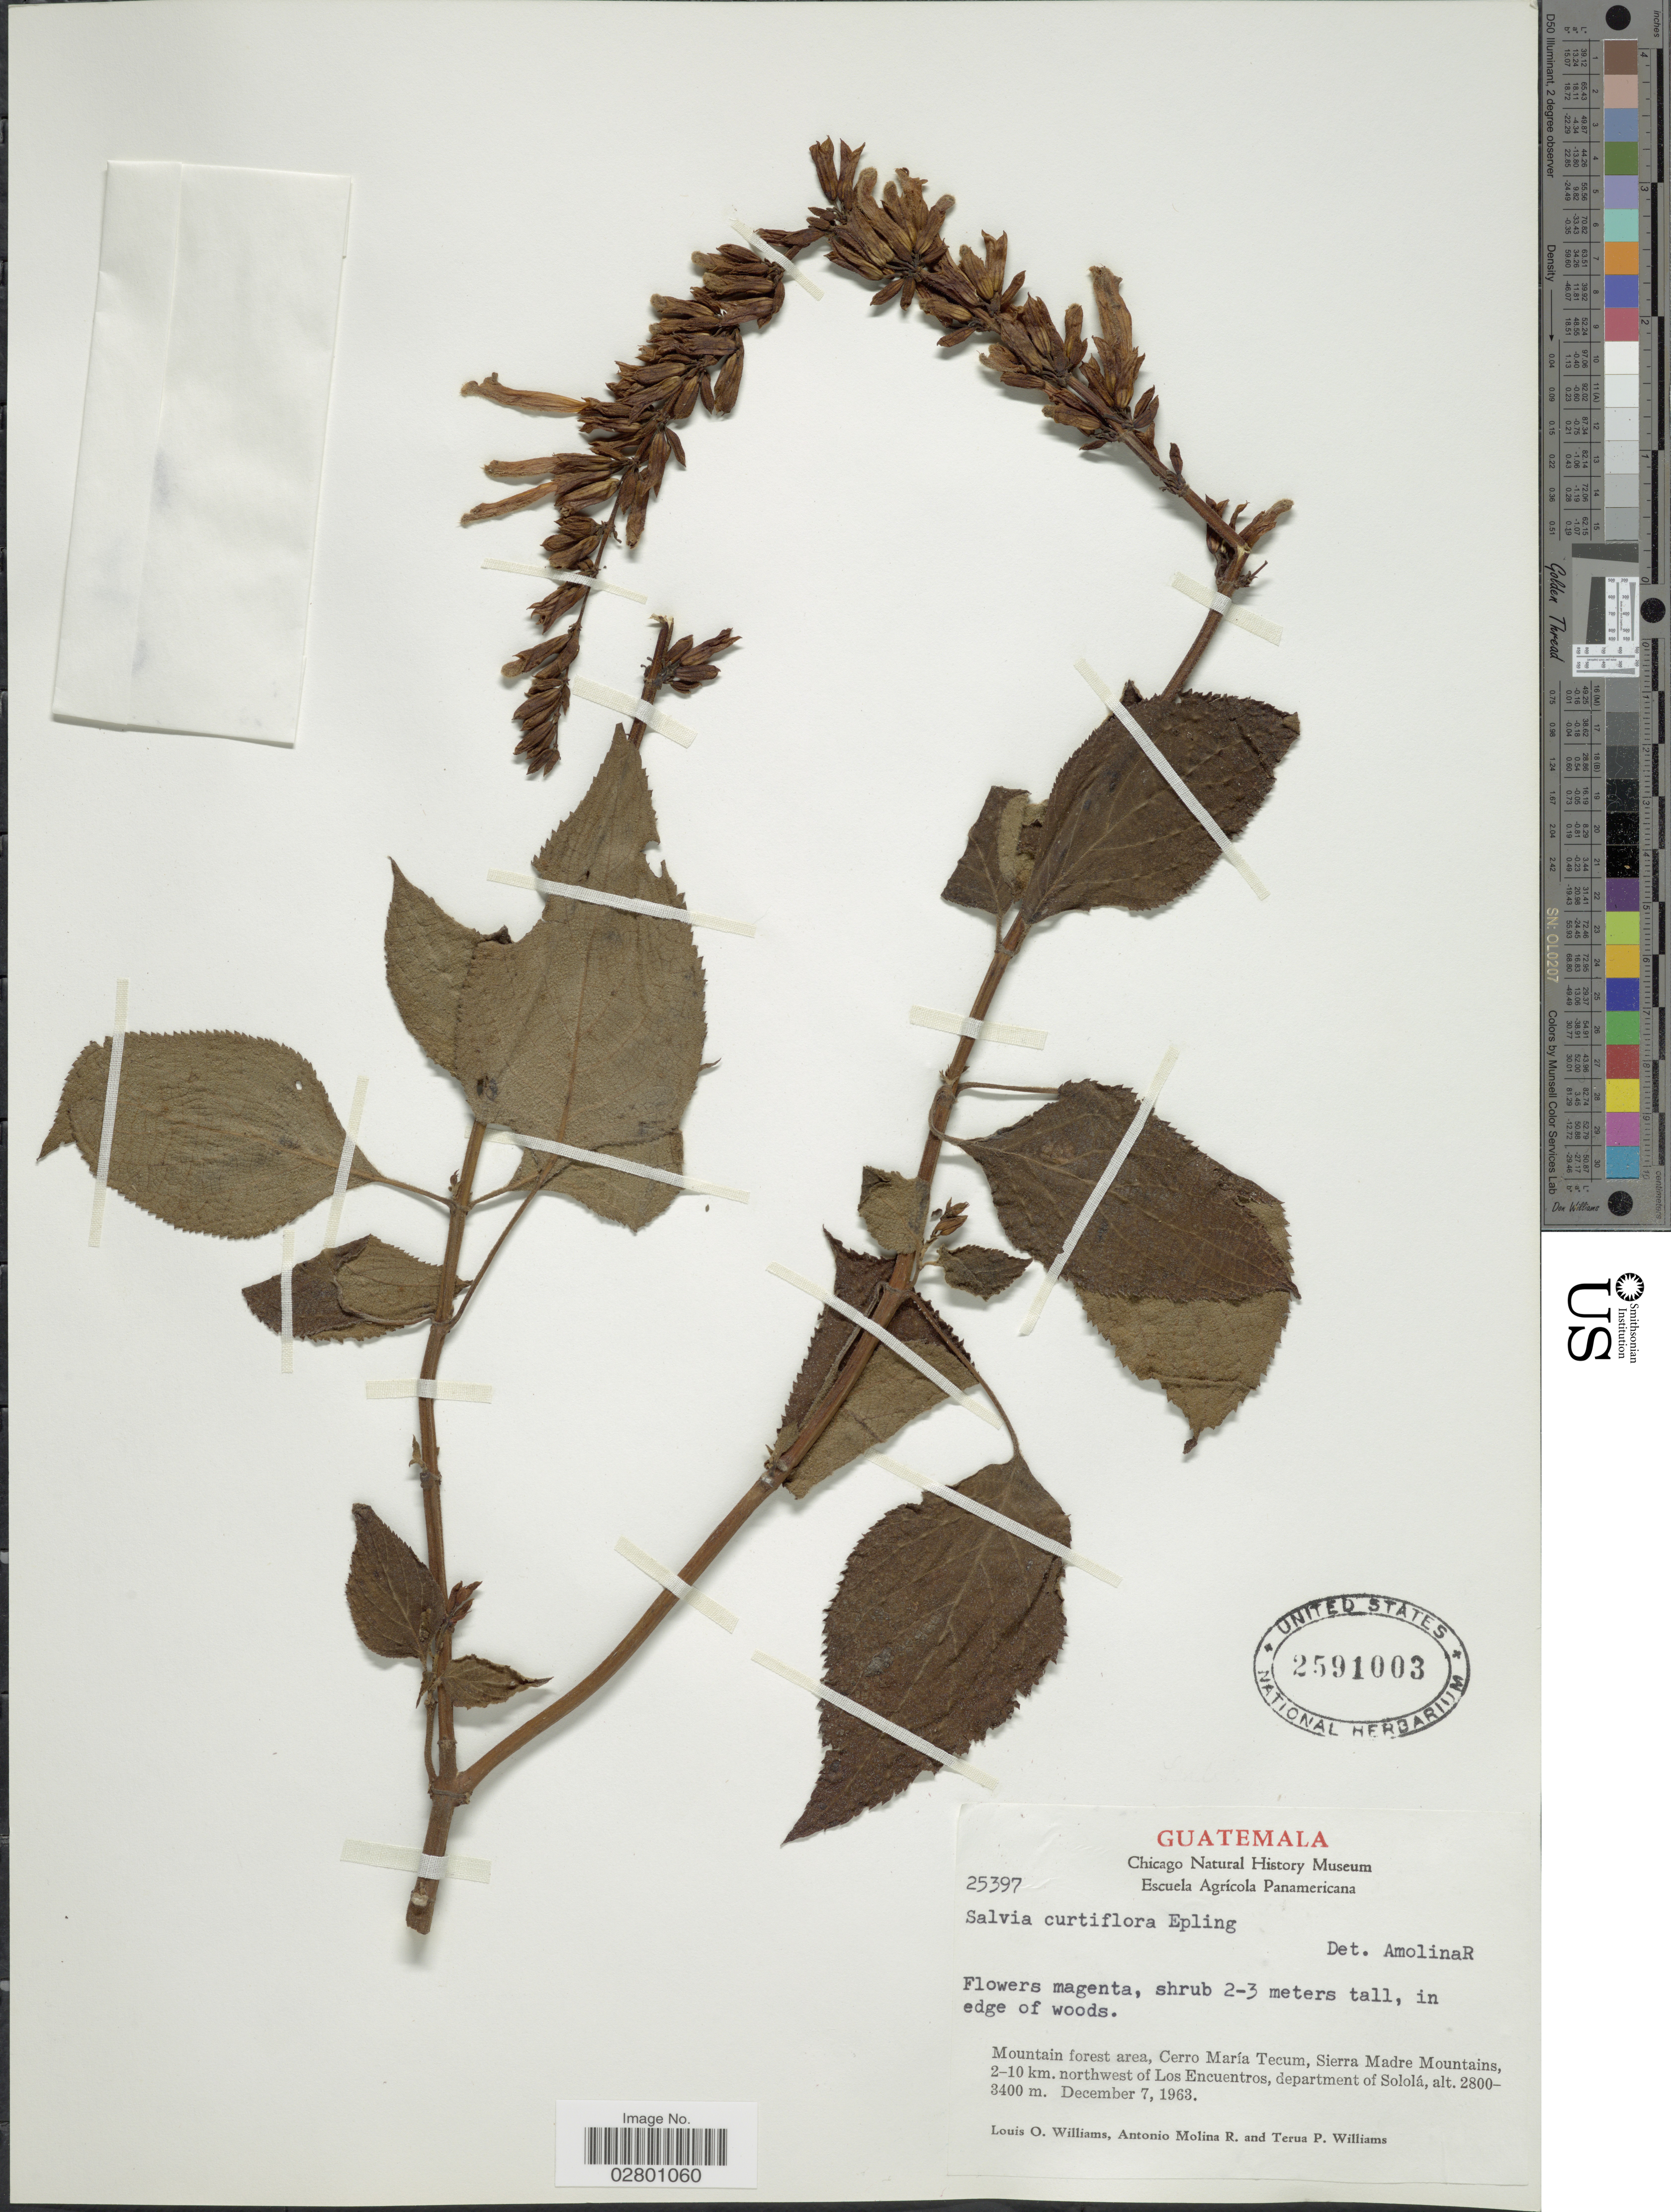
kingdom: Plantae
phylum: Tracheophyta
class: Magnoliopsida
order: Lamiales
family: Lamiaceae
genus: Salvia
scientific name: Salvia curtiflora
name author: Epling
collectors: L. O. Williams, A. Molina R. & T. P. Williams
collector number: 25397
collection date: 1963-12-07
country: Guatemala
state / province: Sololá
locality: Mountain forest area, Cerro María Tecum, Sierra Madre Mountains, 2-10 km. northwest of Los Encuentros, department of Sololá.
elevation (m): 2800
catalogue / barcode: US 2591003